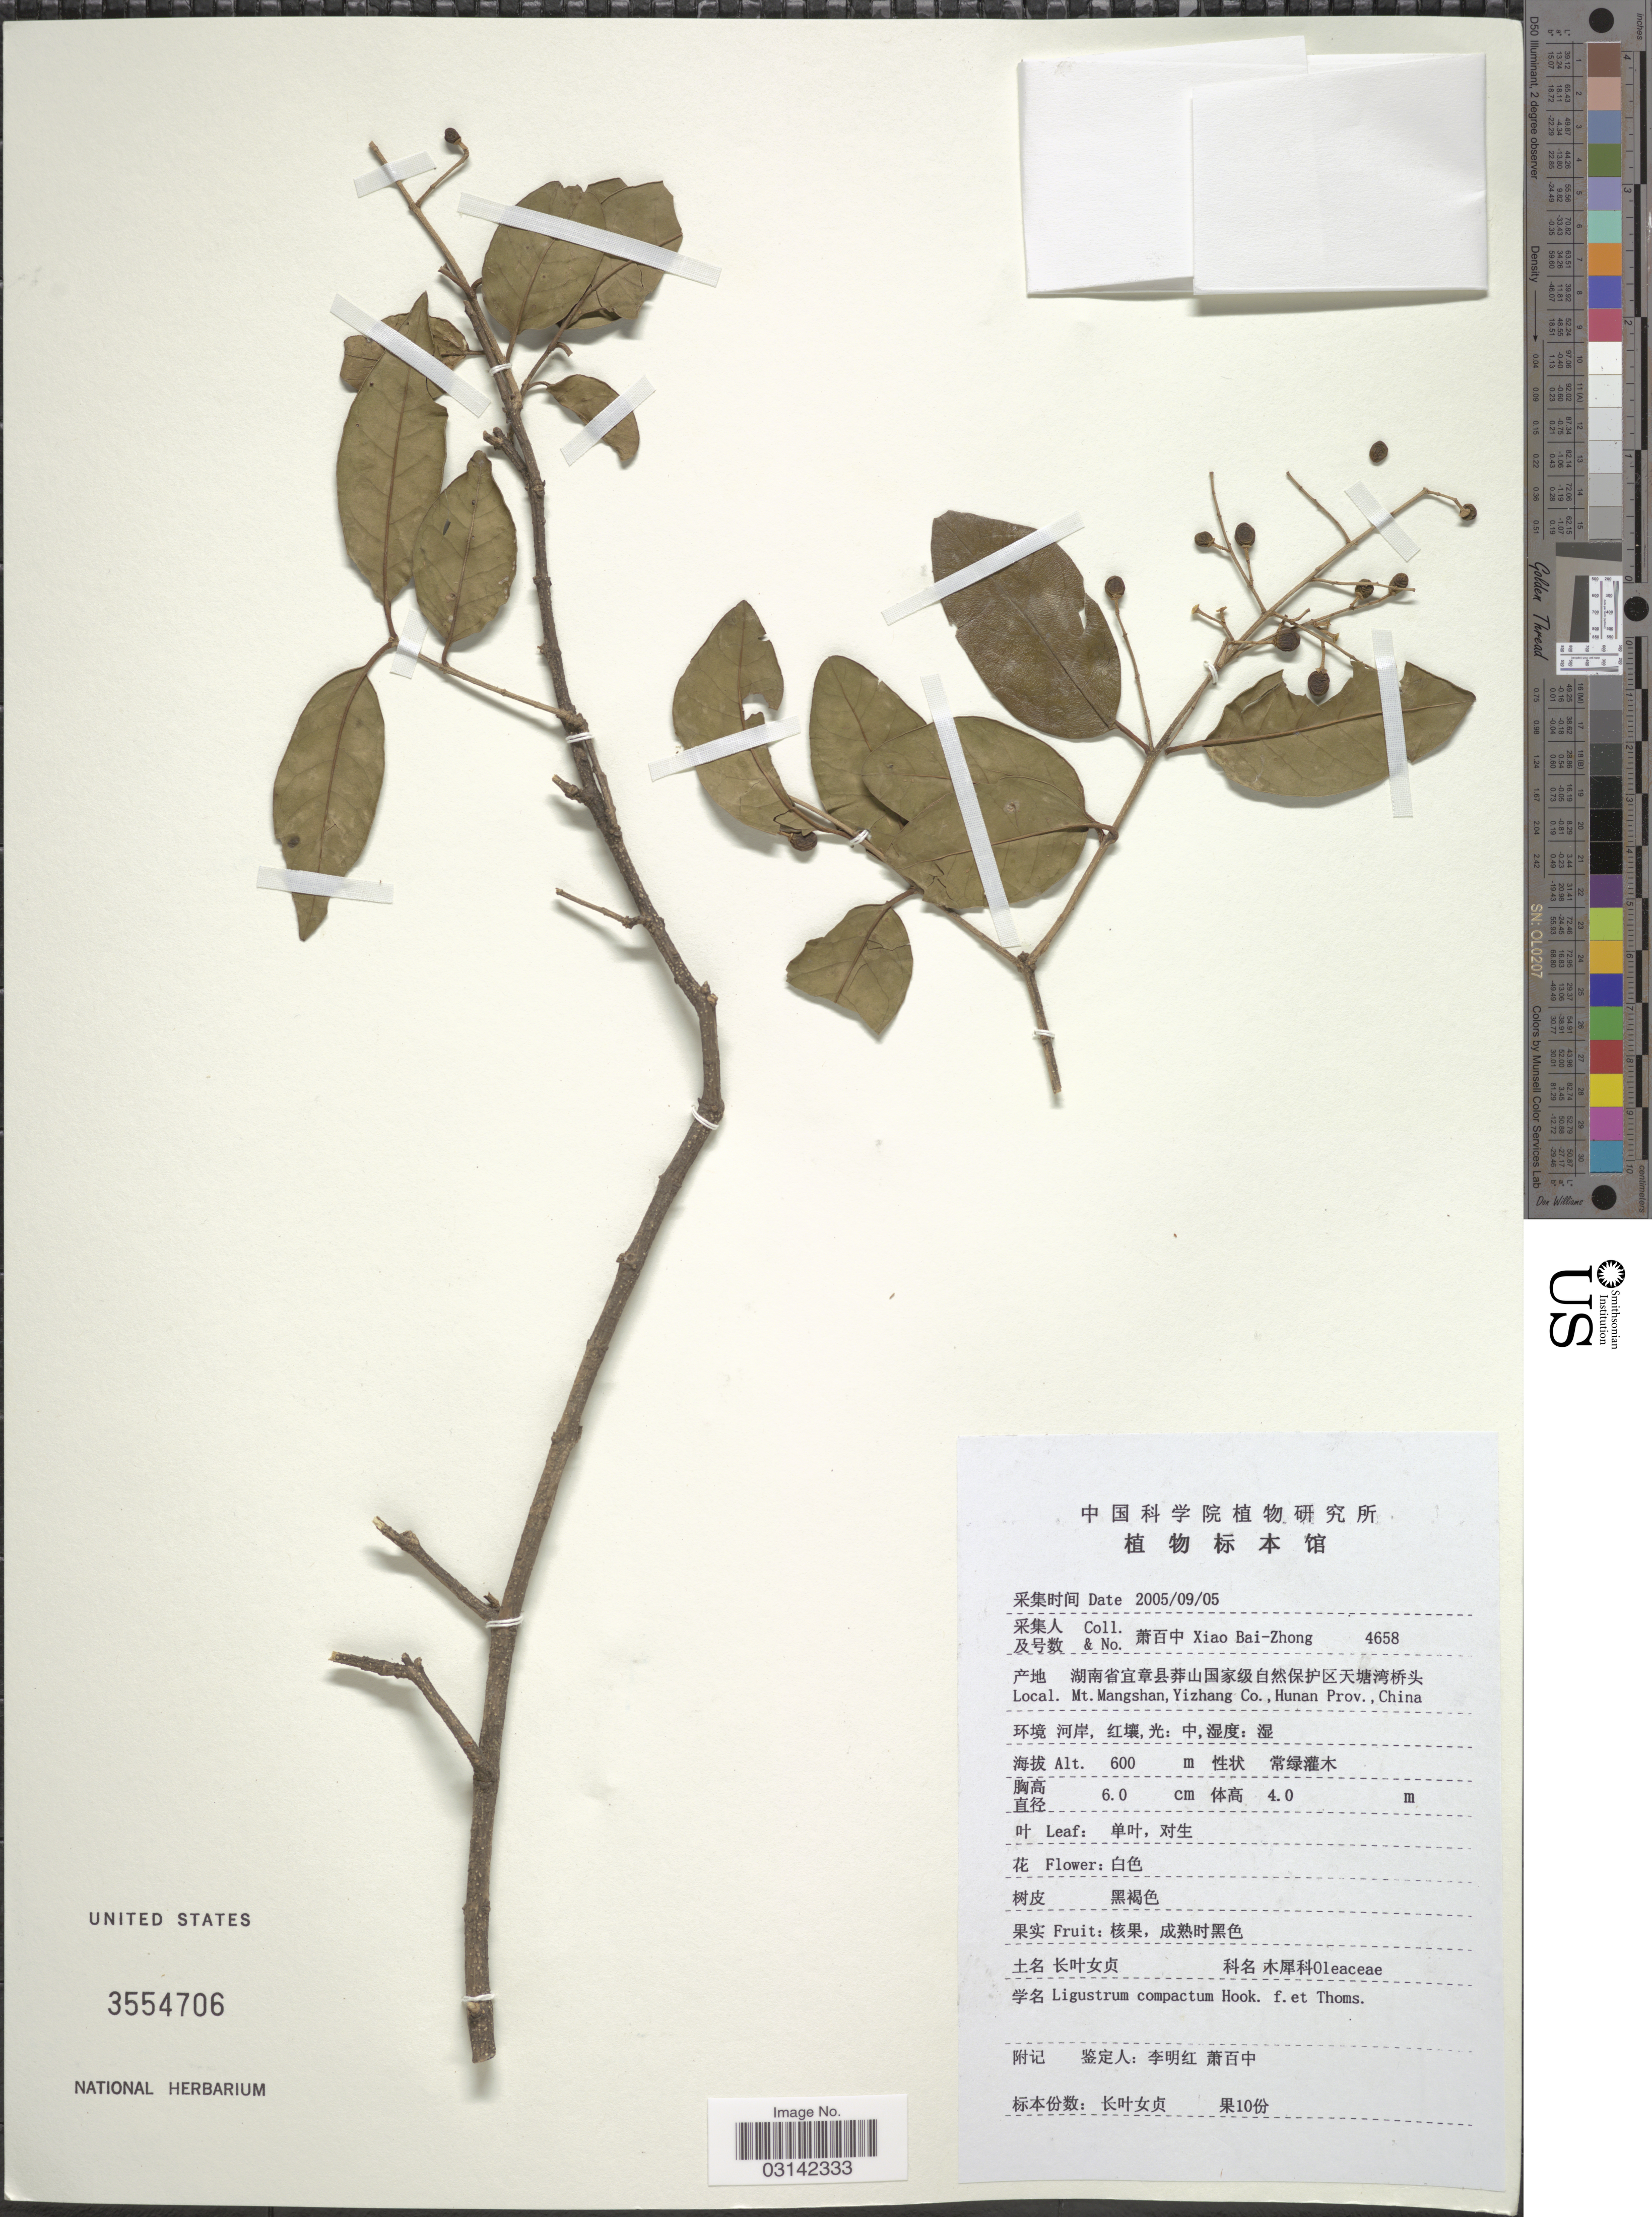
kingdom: Plantae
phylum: Tracheophyta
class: Magnoliopsida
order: Lamiales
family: Oleaceae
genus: Ligustrum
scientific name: Ligustrum compactum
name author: (Wall. ex G. Don) Hook. f. & Thomson ex Brandis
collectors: B. Z. Xiao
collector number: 4658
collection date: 2005-09-05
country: China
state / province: Hunan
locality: Mt. Mangshan, Yizhang Co.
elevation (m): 600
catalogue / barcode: US 3554706